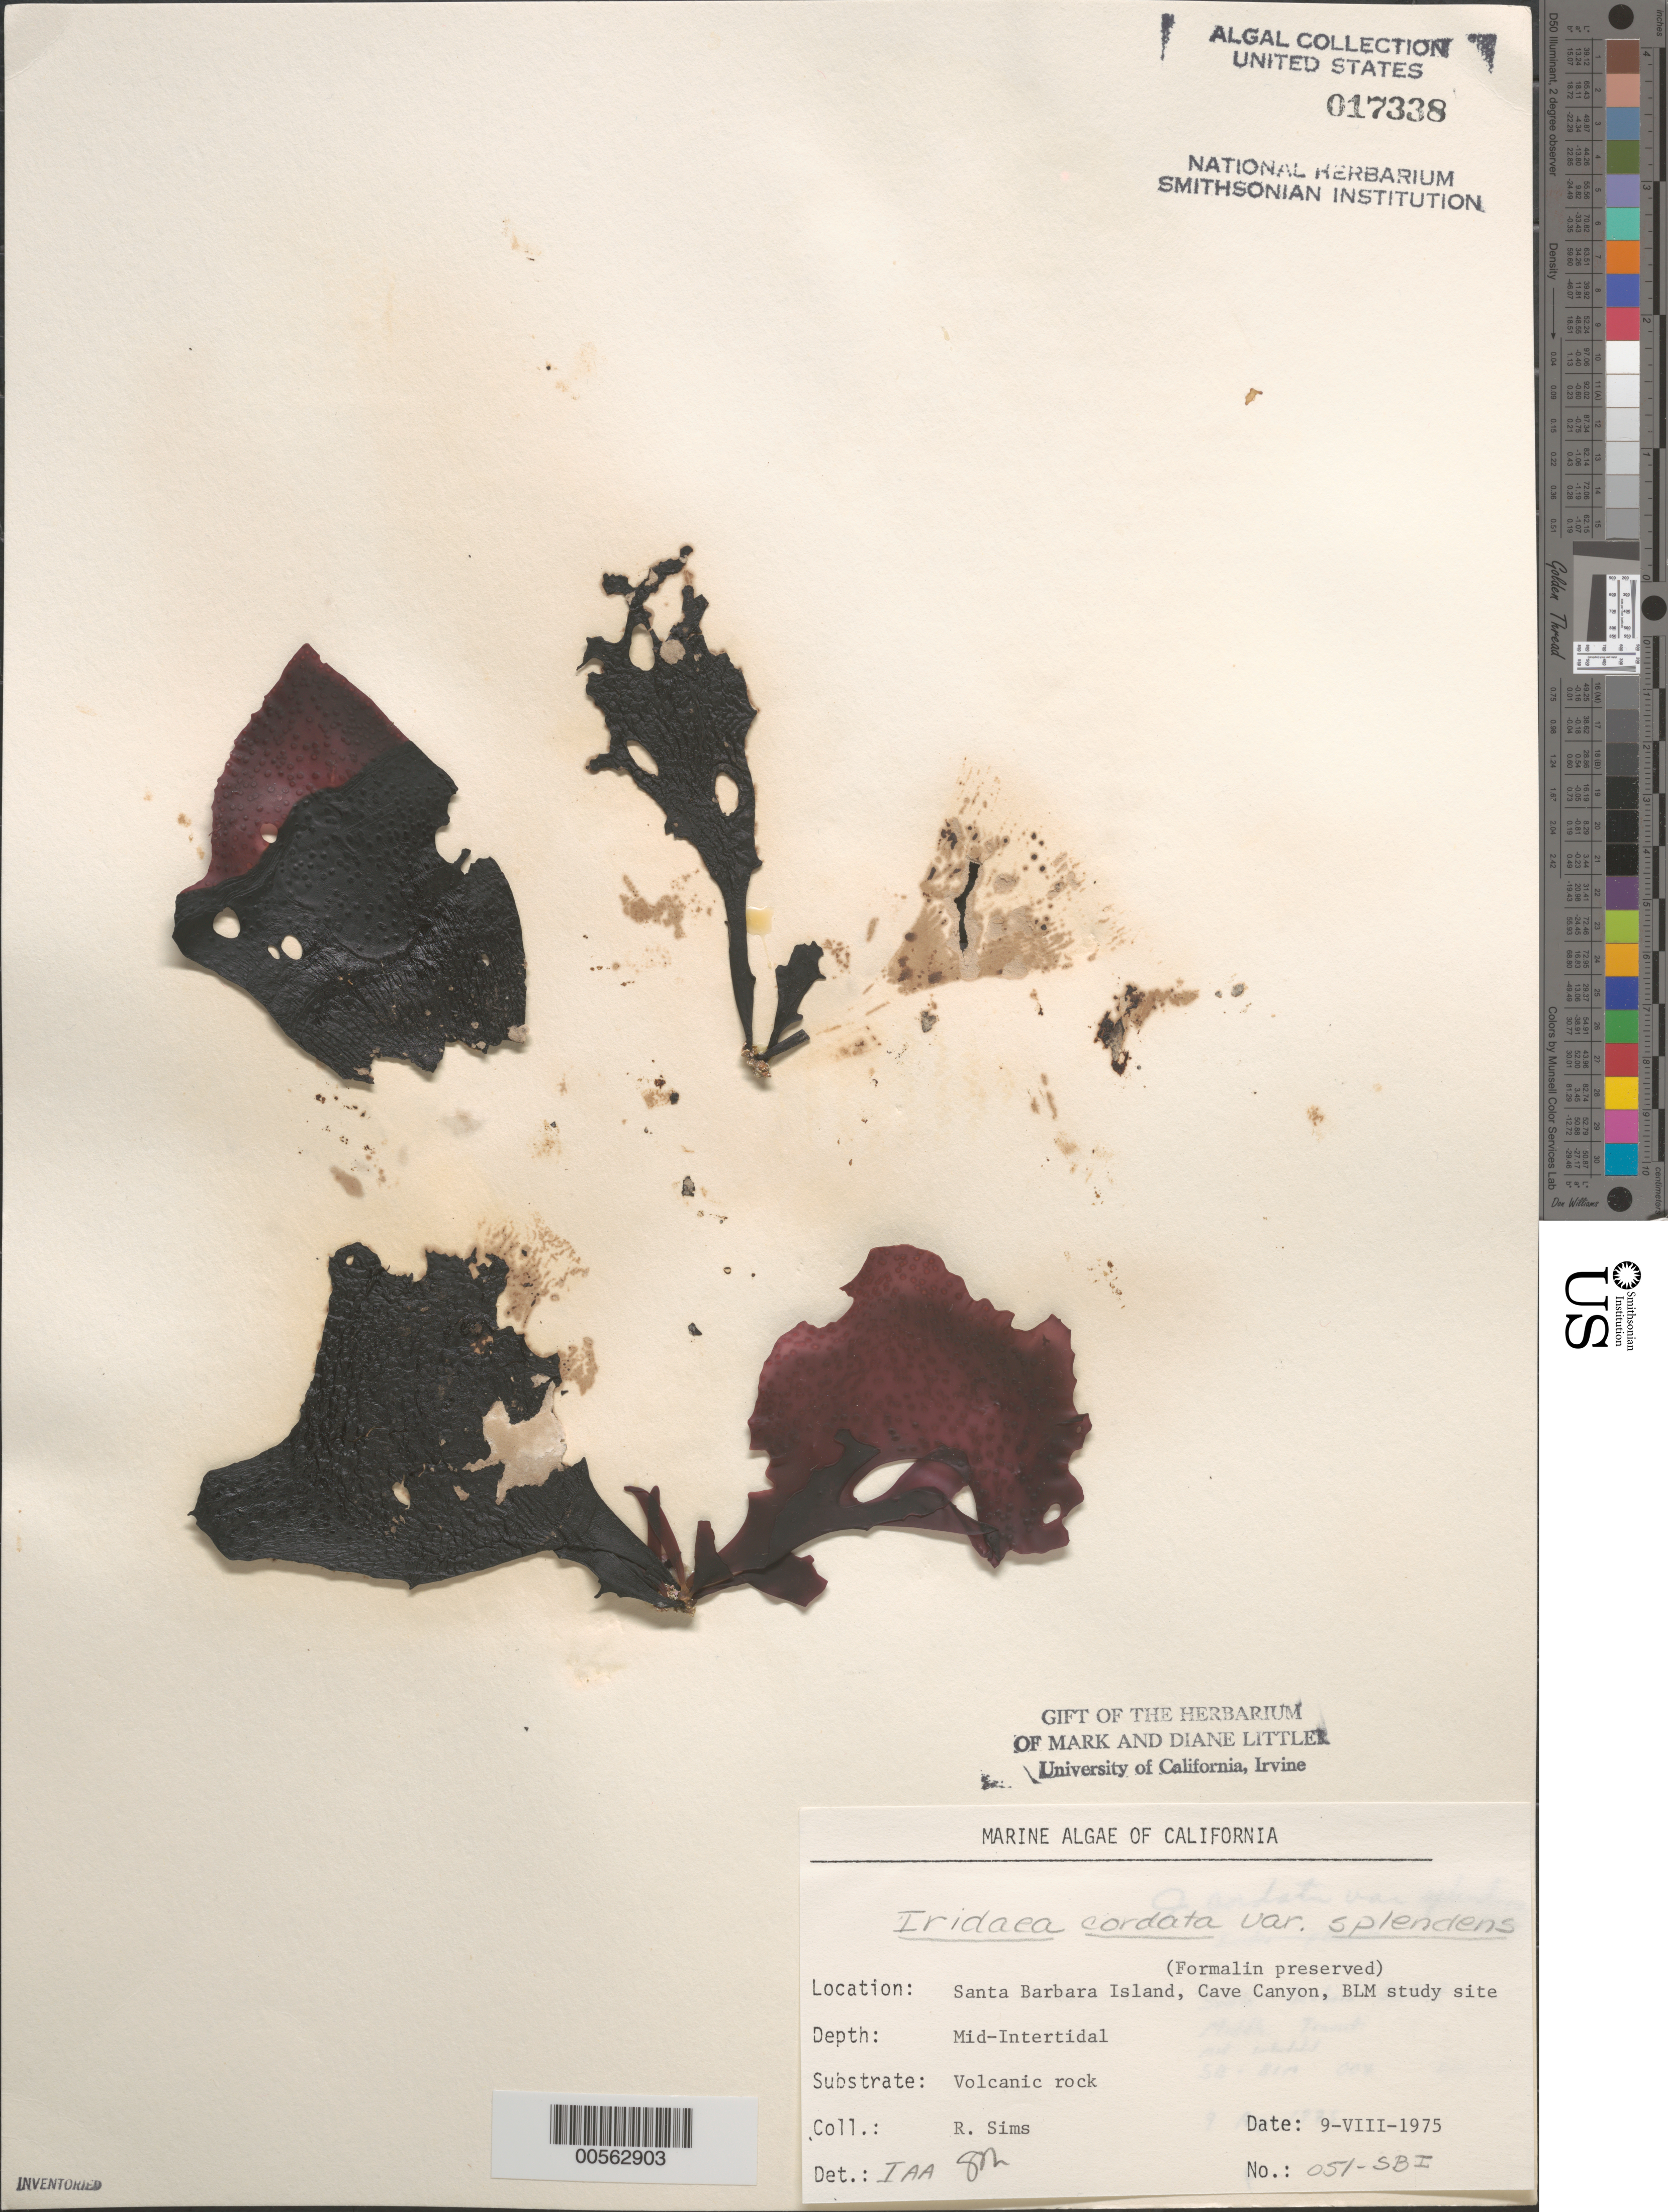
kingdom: Plantae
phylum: Rhodophyta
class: Florideophyceae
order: Gigartinales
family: Gigartinaceae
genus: Iridaea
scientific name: Iridaea cordata var. splendens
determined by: Abbott, I. A.; Murray, S. N.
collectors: R. H. Sims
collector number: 051-SBI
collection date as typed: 09 Aug 1975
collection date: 1975-08-09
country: United States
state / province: California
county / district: Santa Barbara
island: Santa Barbara Island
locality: Cave Canyon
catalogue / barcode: US 17338